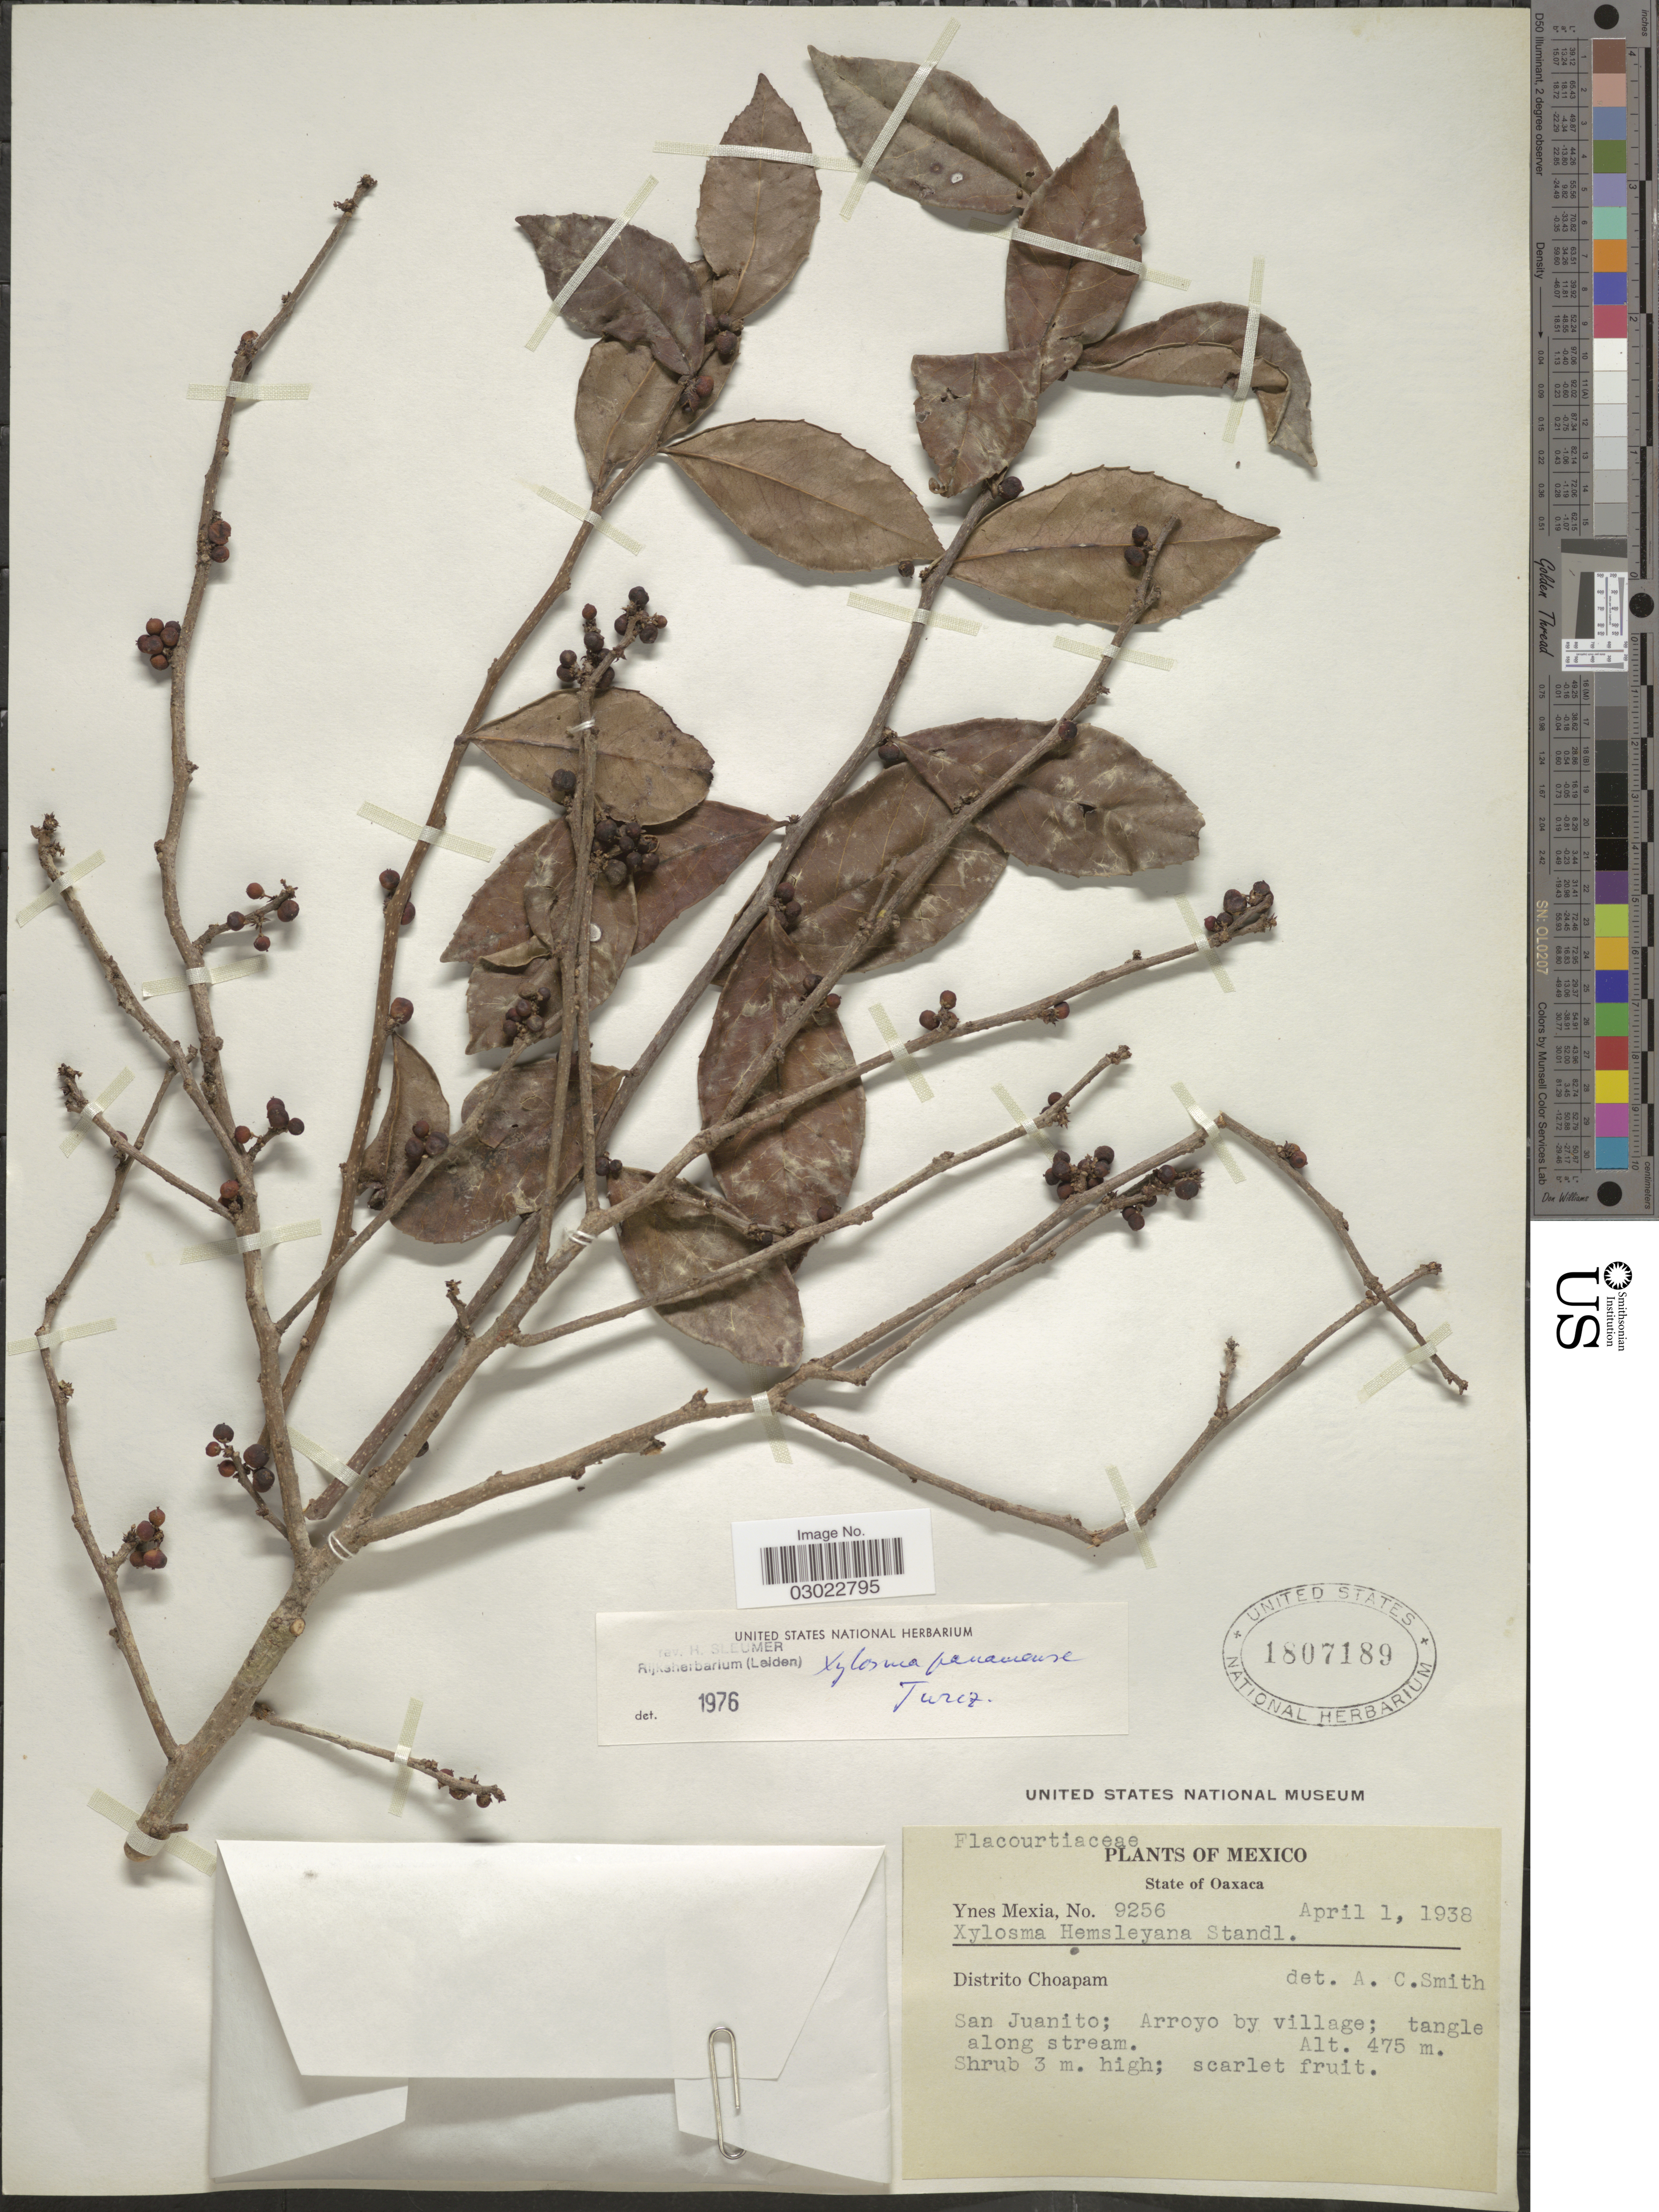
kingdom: Plantae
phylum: Tracheophyta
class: Magnoliopsida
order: Malpighiales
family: Salicaceae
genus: Xylosma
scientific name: Xylosma panamensis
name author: Turcz.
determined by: Sleumer, H. O.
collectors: Y. Mexia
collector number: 9256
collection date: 1938-04-01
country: Mexico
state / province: Oaxaca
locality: Distrito Choapam. San Juanito; Arroyo by village.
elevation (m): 475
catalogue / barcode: US 1807189